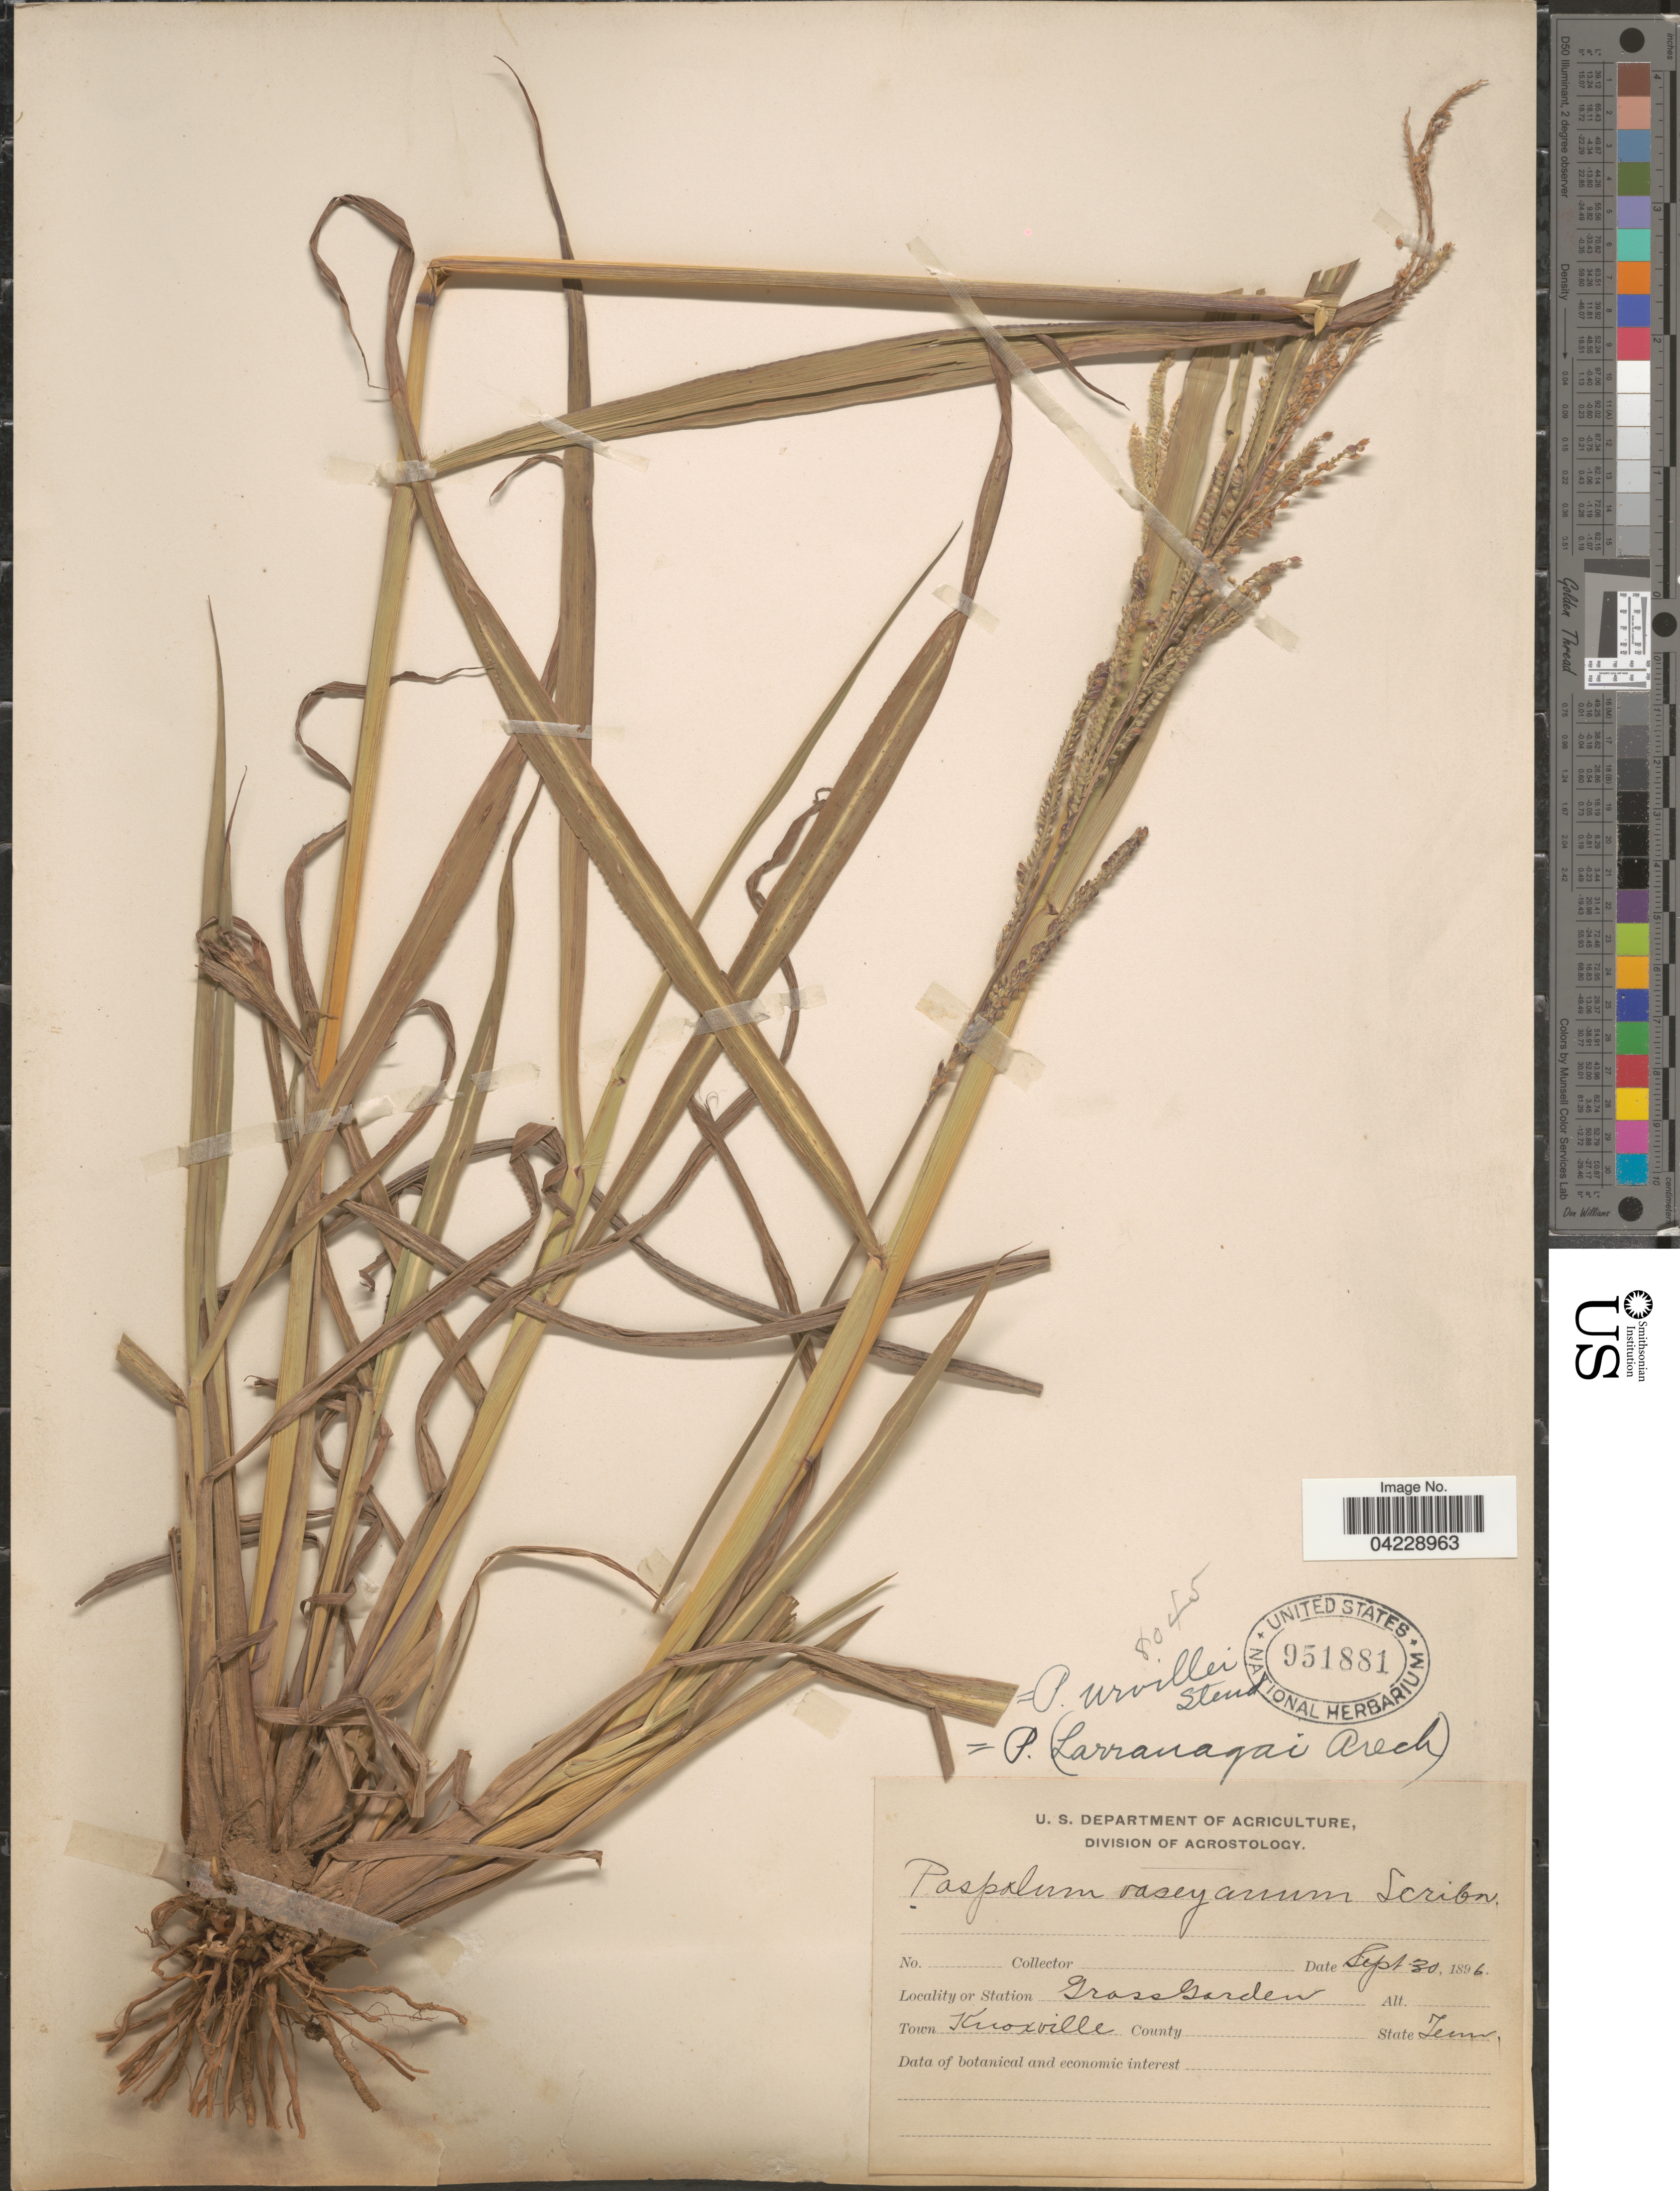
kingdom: Plantae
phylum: Tracheophyta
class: Liliopsida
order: Poales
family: Poaceae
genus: Paspalum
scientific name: Paspalum urvillei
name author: Steud.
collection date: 1896-09-30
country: United States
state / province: Tennessee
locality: Grass Garden. Town Knoxville.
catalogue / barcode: US 951881